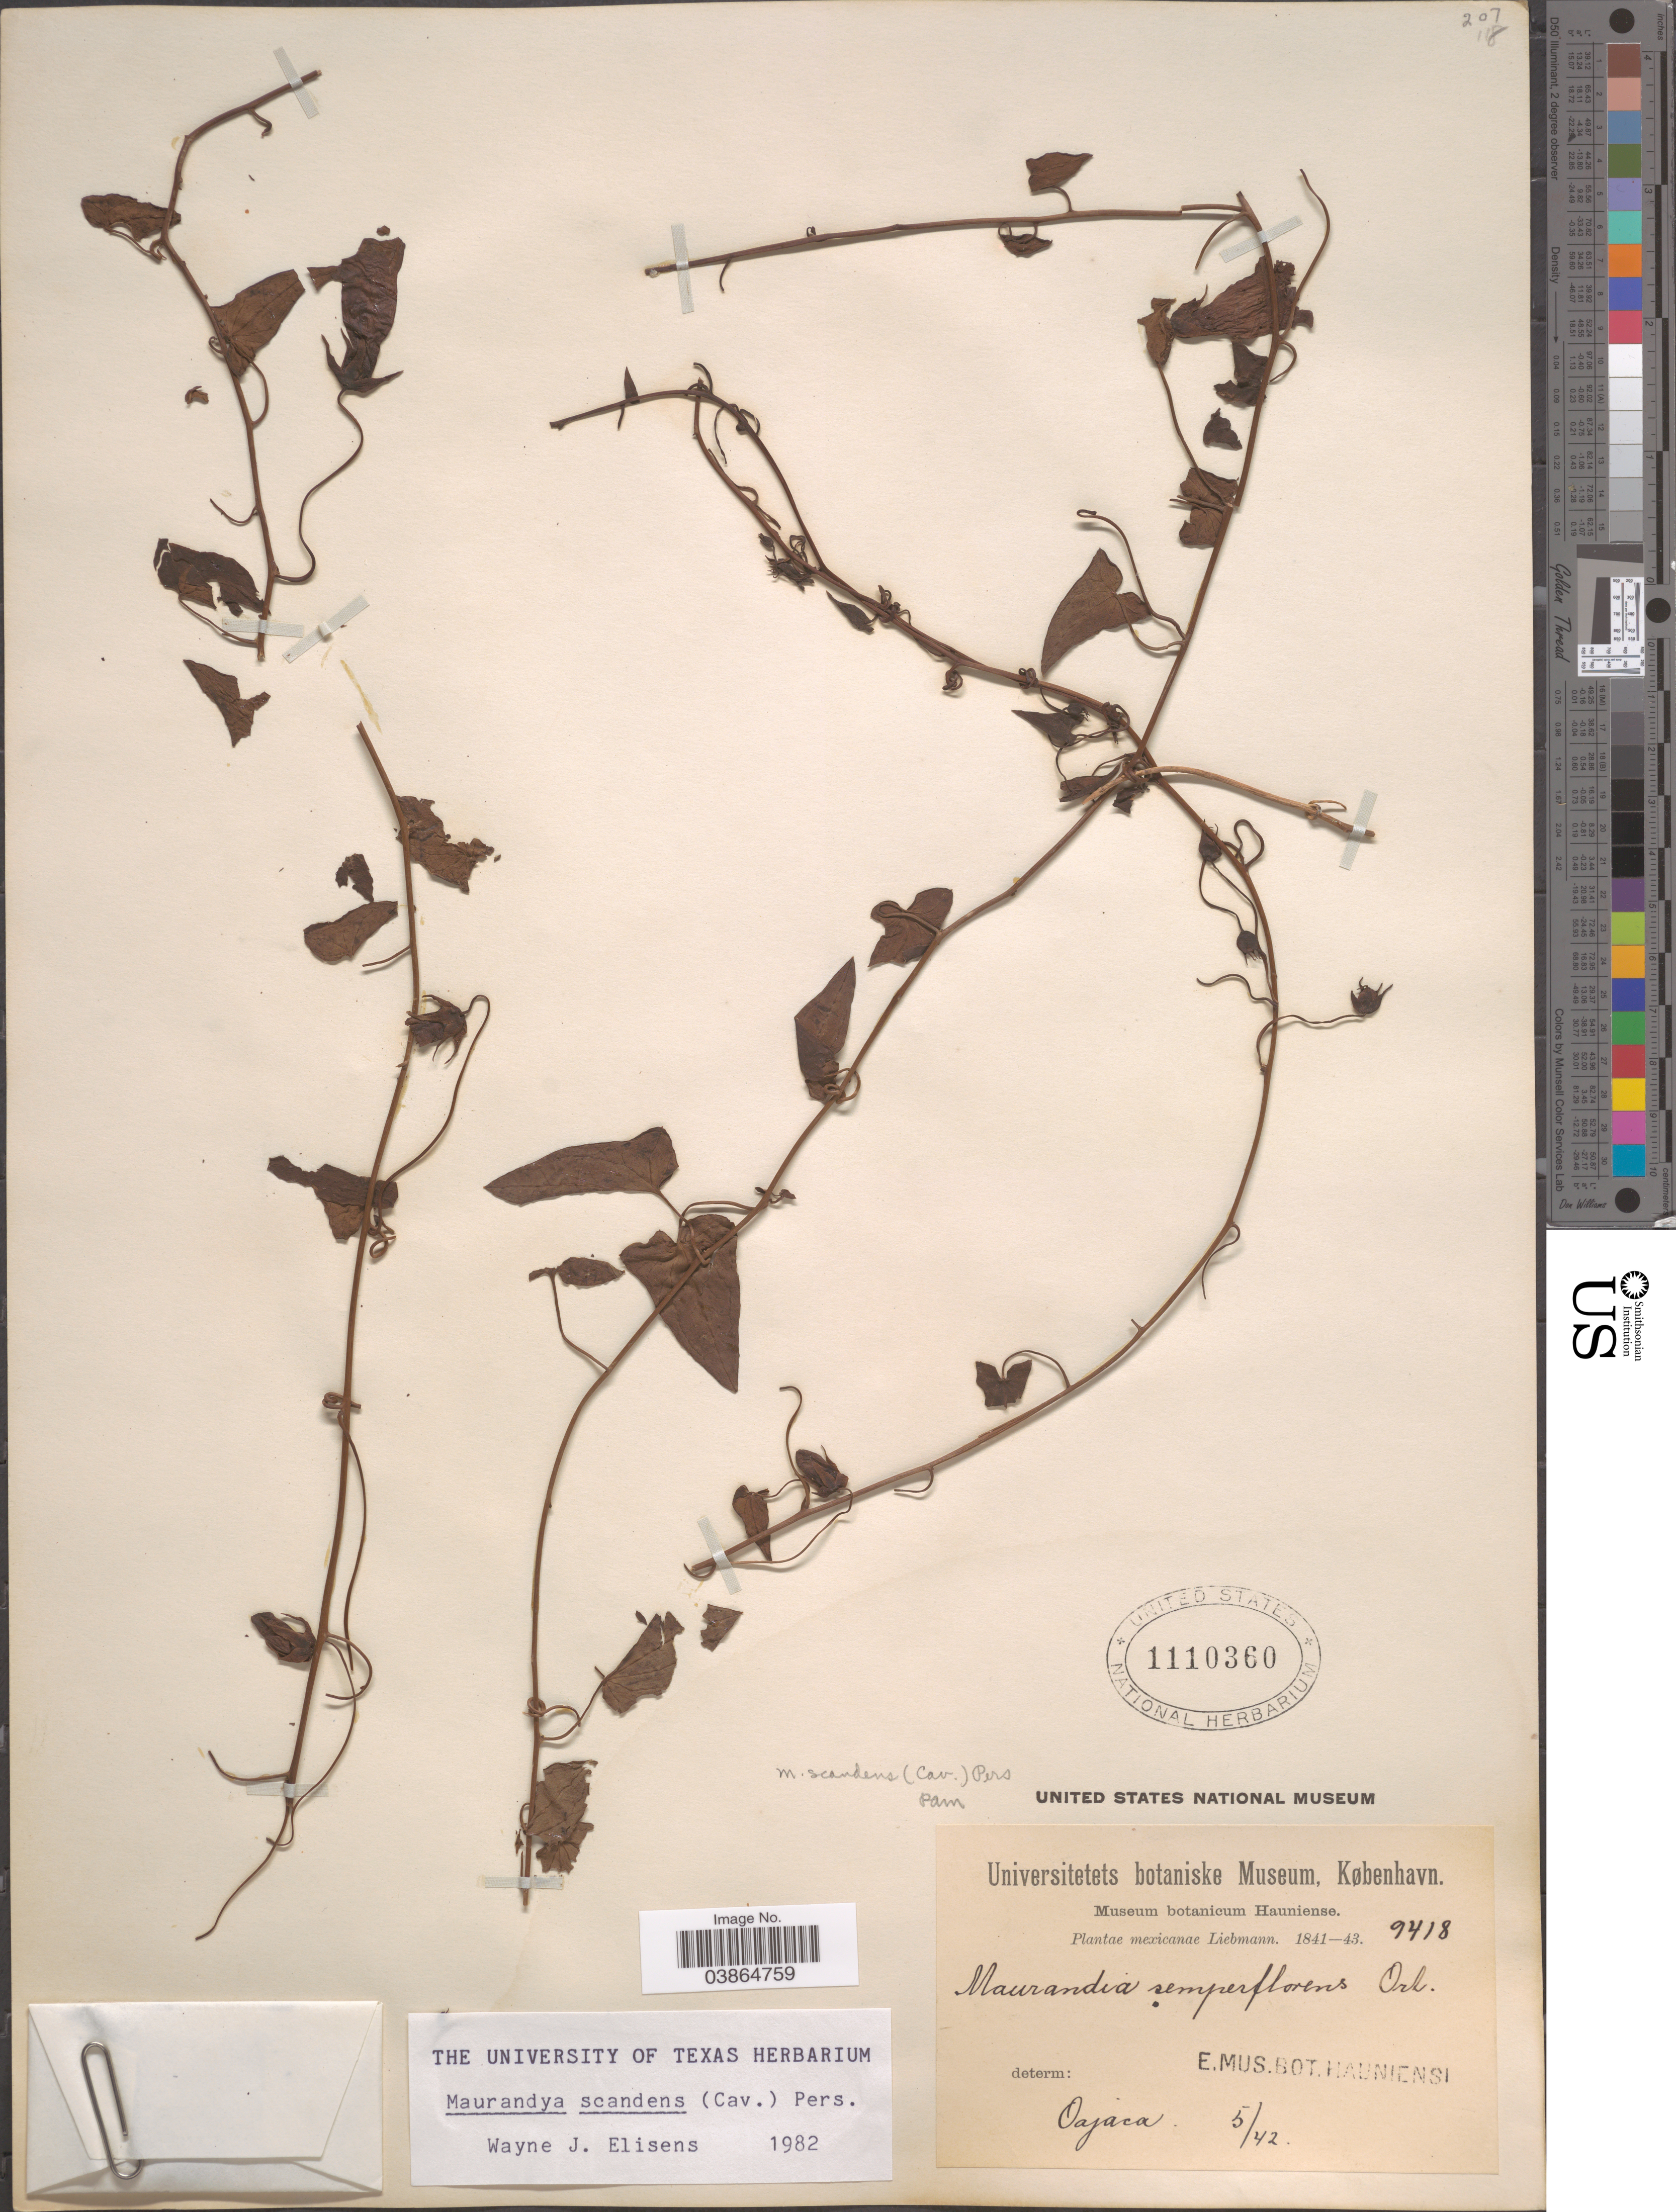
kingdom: Plantae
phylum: Tracheophyta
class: Magnoliopsida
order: Lamiales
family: Plantaginaceae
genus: Maurandya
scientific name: Maurandya scandens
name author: (Cav.) Pers.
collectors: Liebmann, --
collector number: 9418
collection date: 1842-05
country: Mexico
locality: Oajaca.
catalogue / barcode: US 1110360